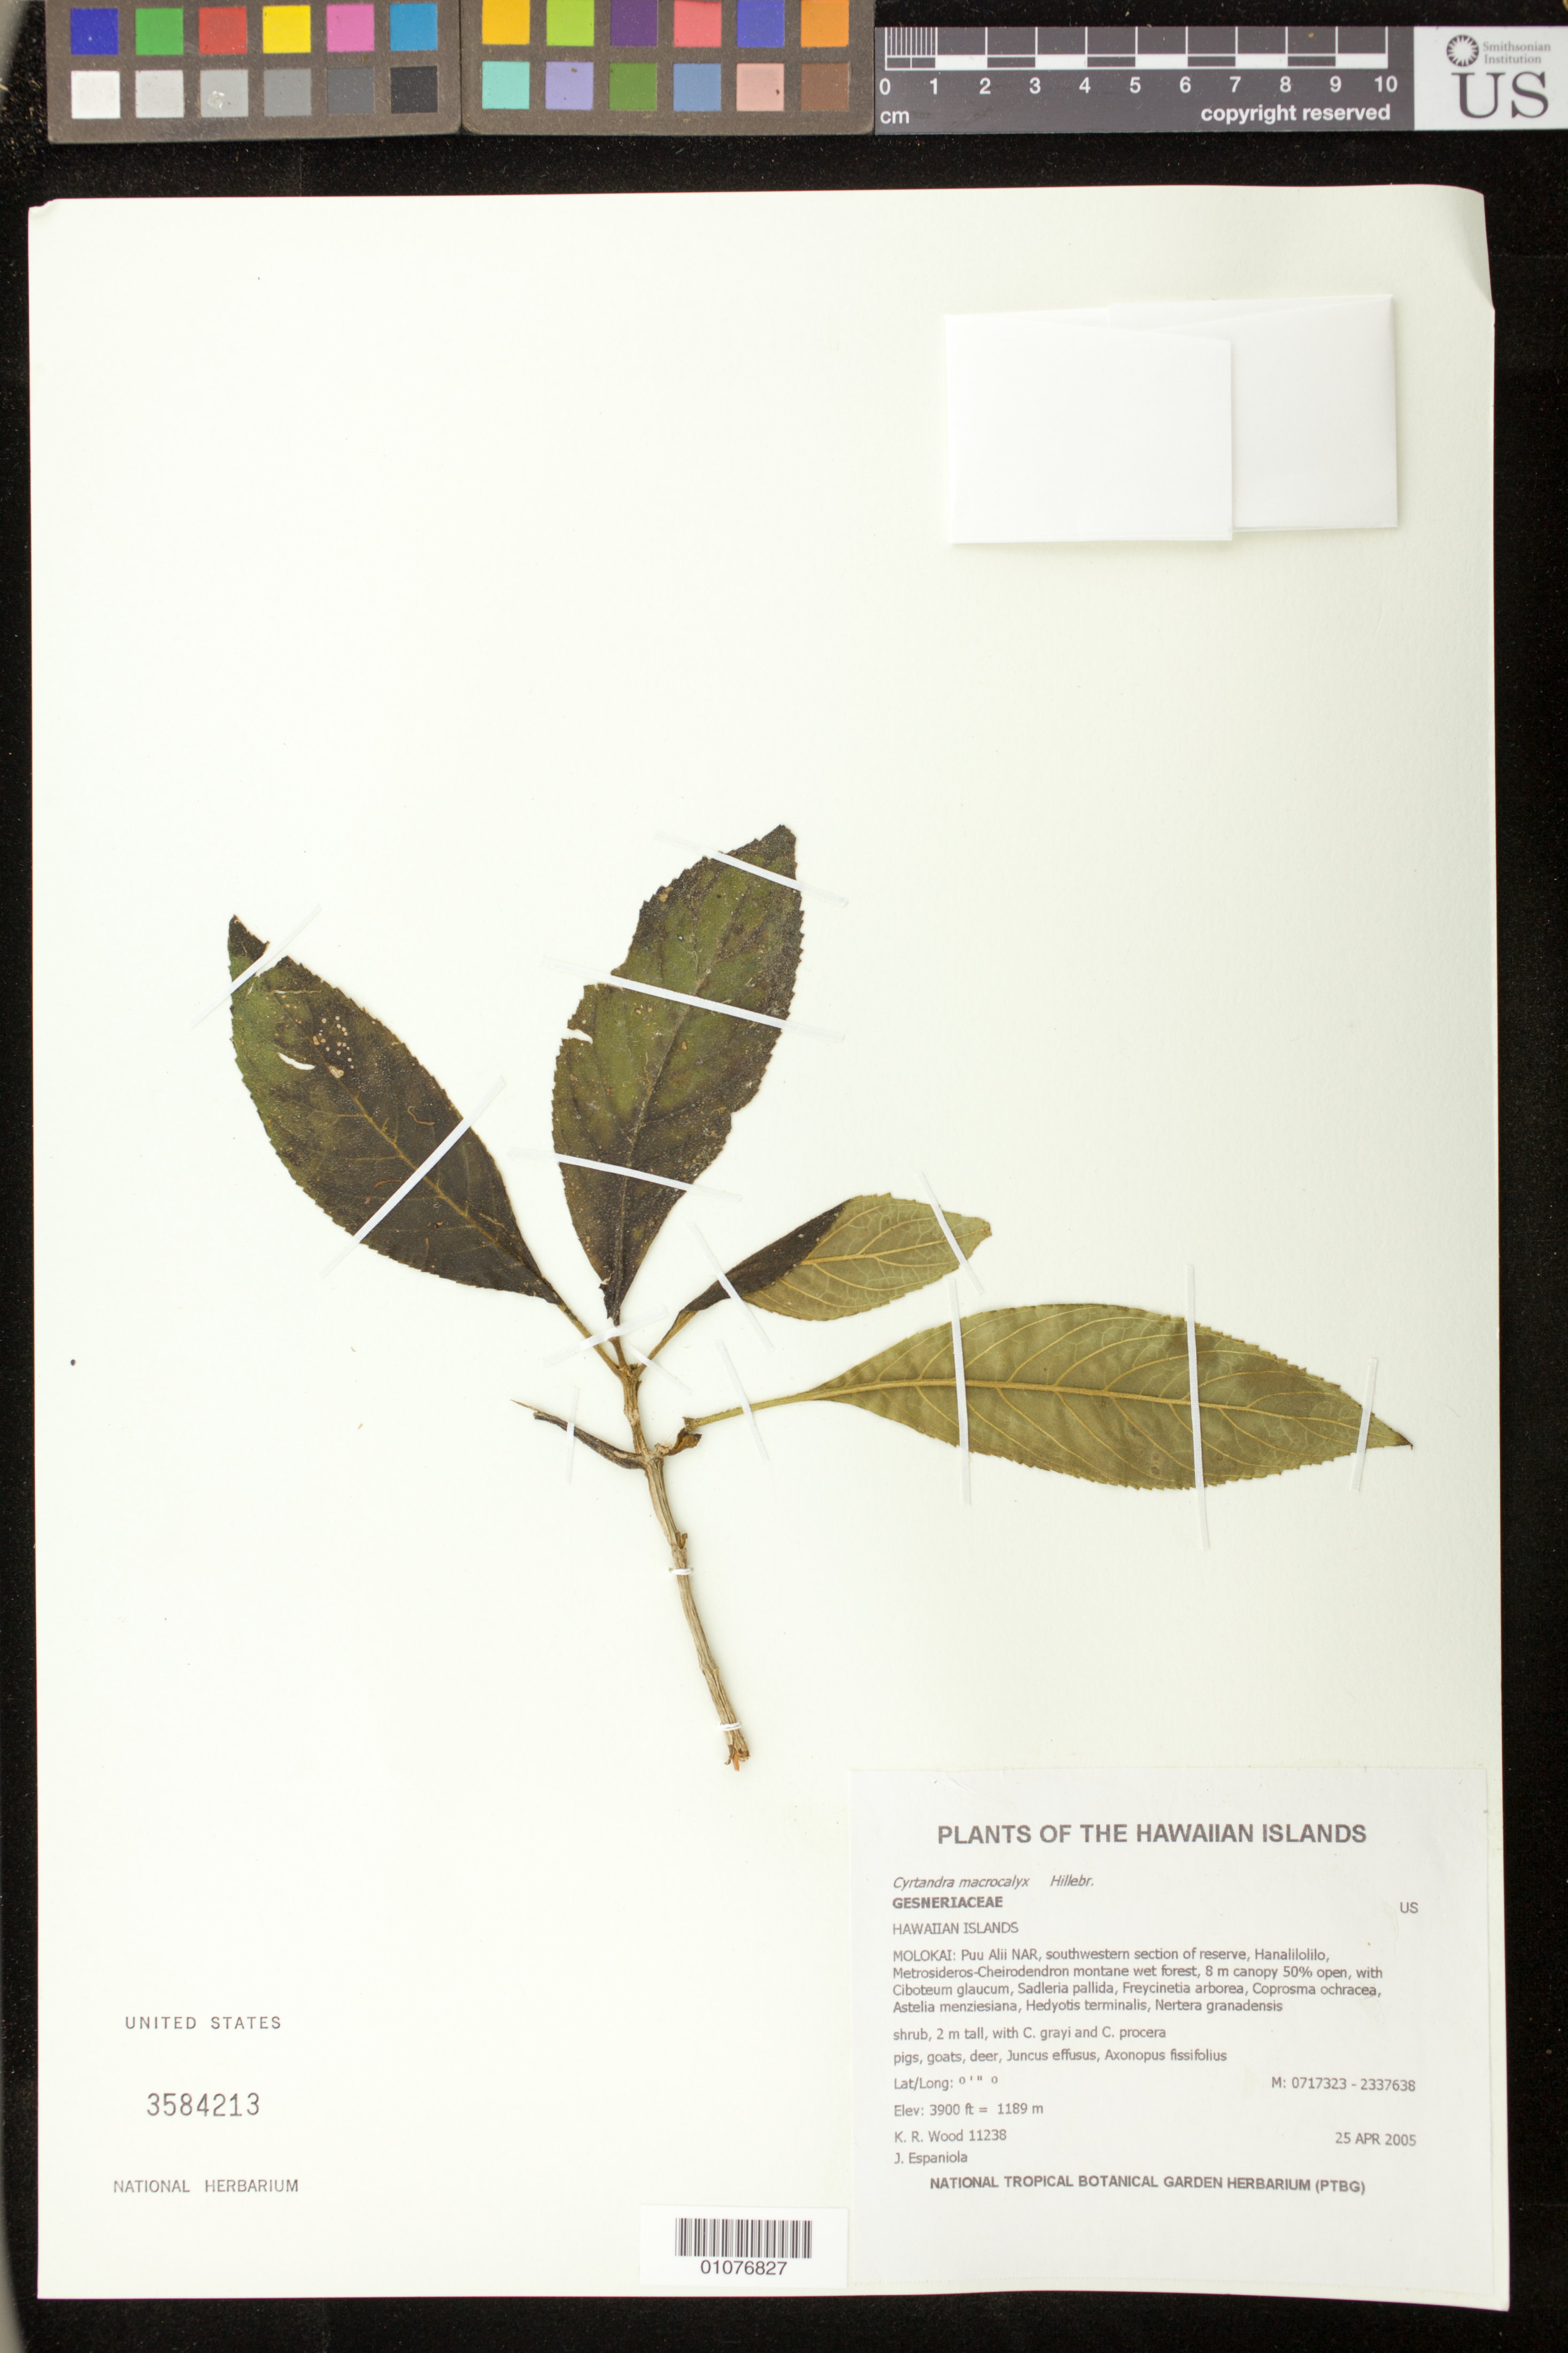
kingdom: Plantae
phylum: Tracheophyta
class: Magnoliopsida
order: Lamiales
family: Gesneriaceae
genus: Cyrtandra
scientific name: Cyrtandra macrocalyx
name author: Hillebr.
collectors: K. R. Wood & J. Espaniola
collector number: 11238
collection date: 2005-04-25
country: United States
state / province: Hawaii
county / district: Maui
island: Moloka'i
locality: Puu Alii NAR, SW section of the reserve, Hanalilolilo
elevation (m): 1189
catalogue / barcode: US 3584213